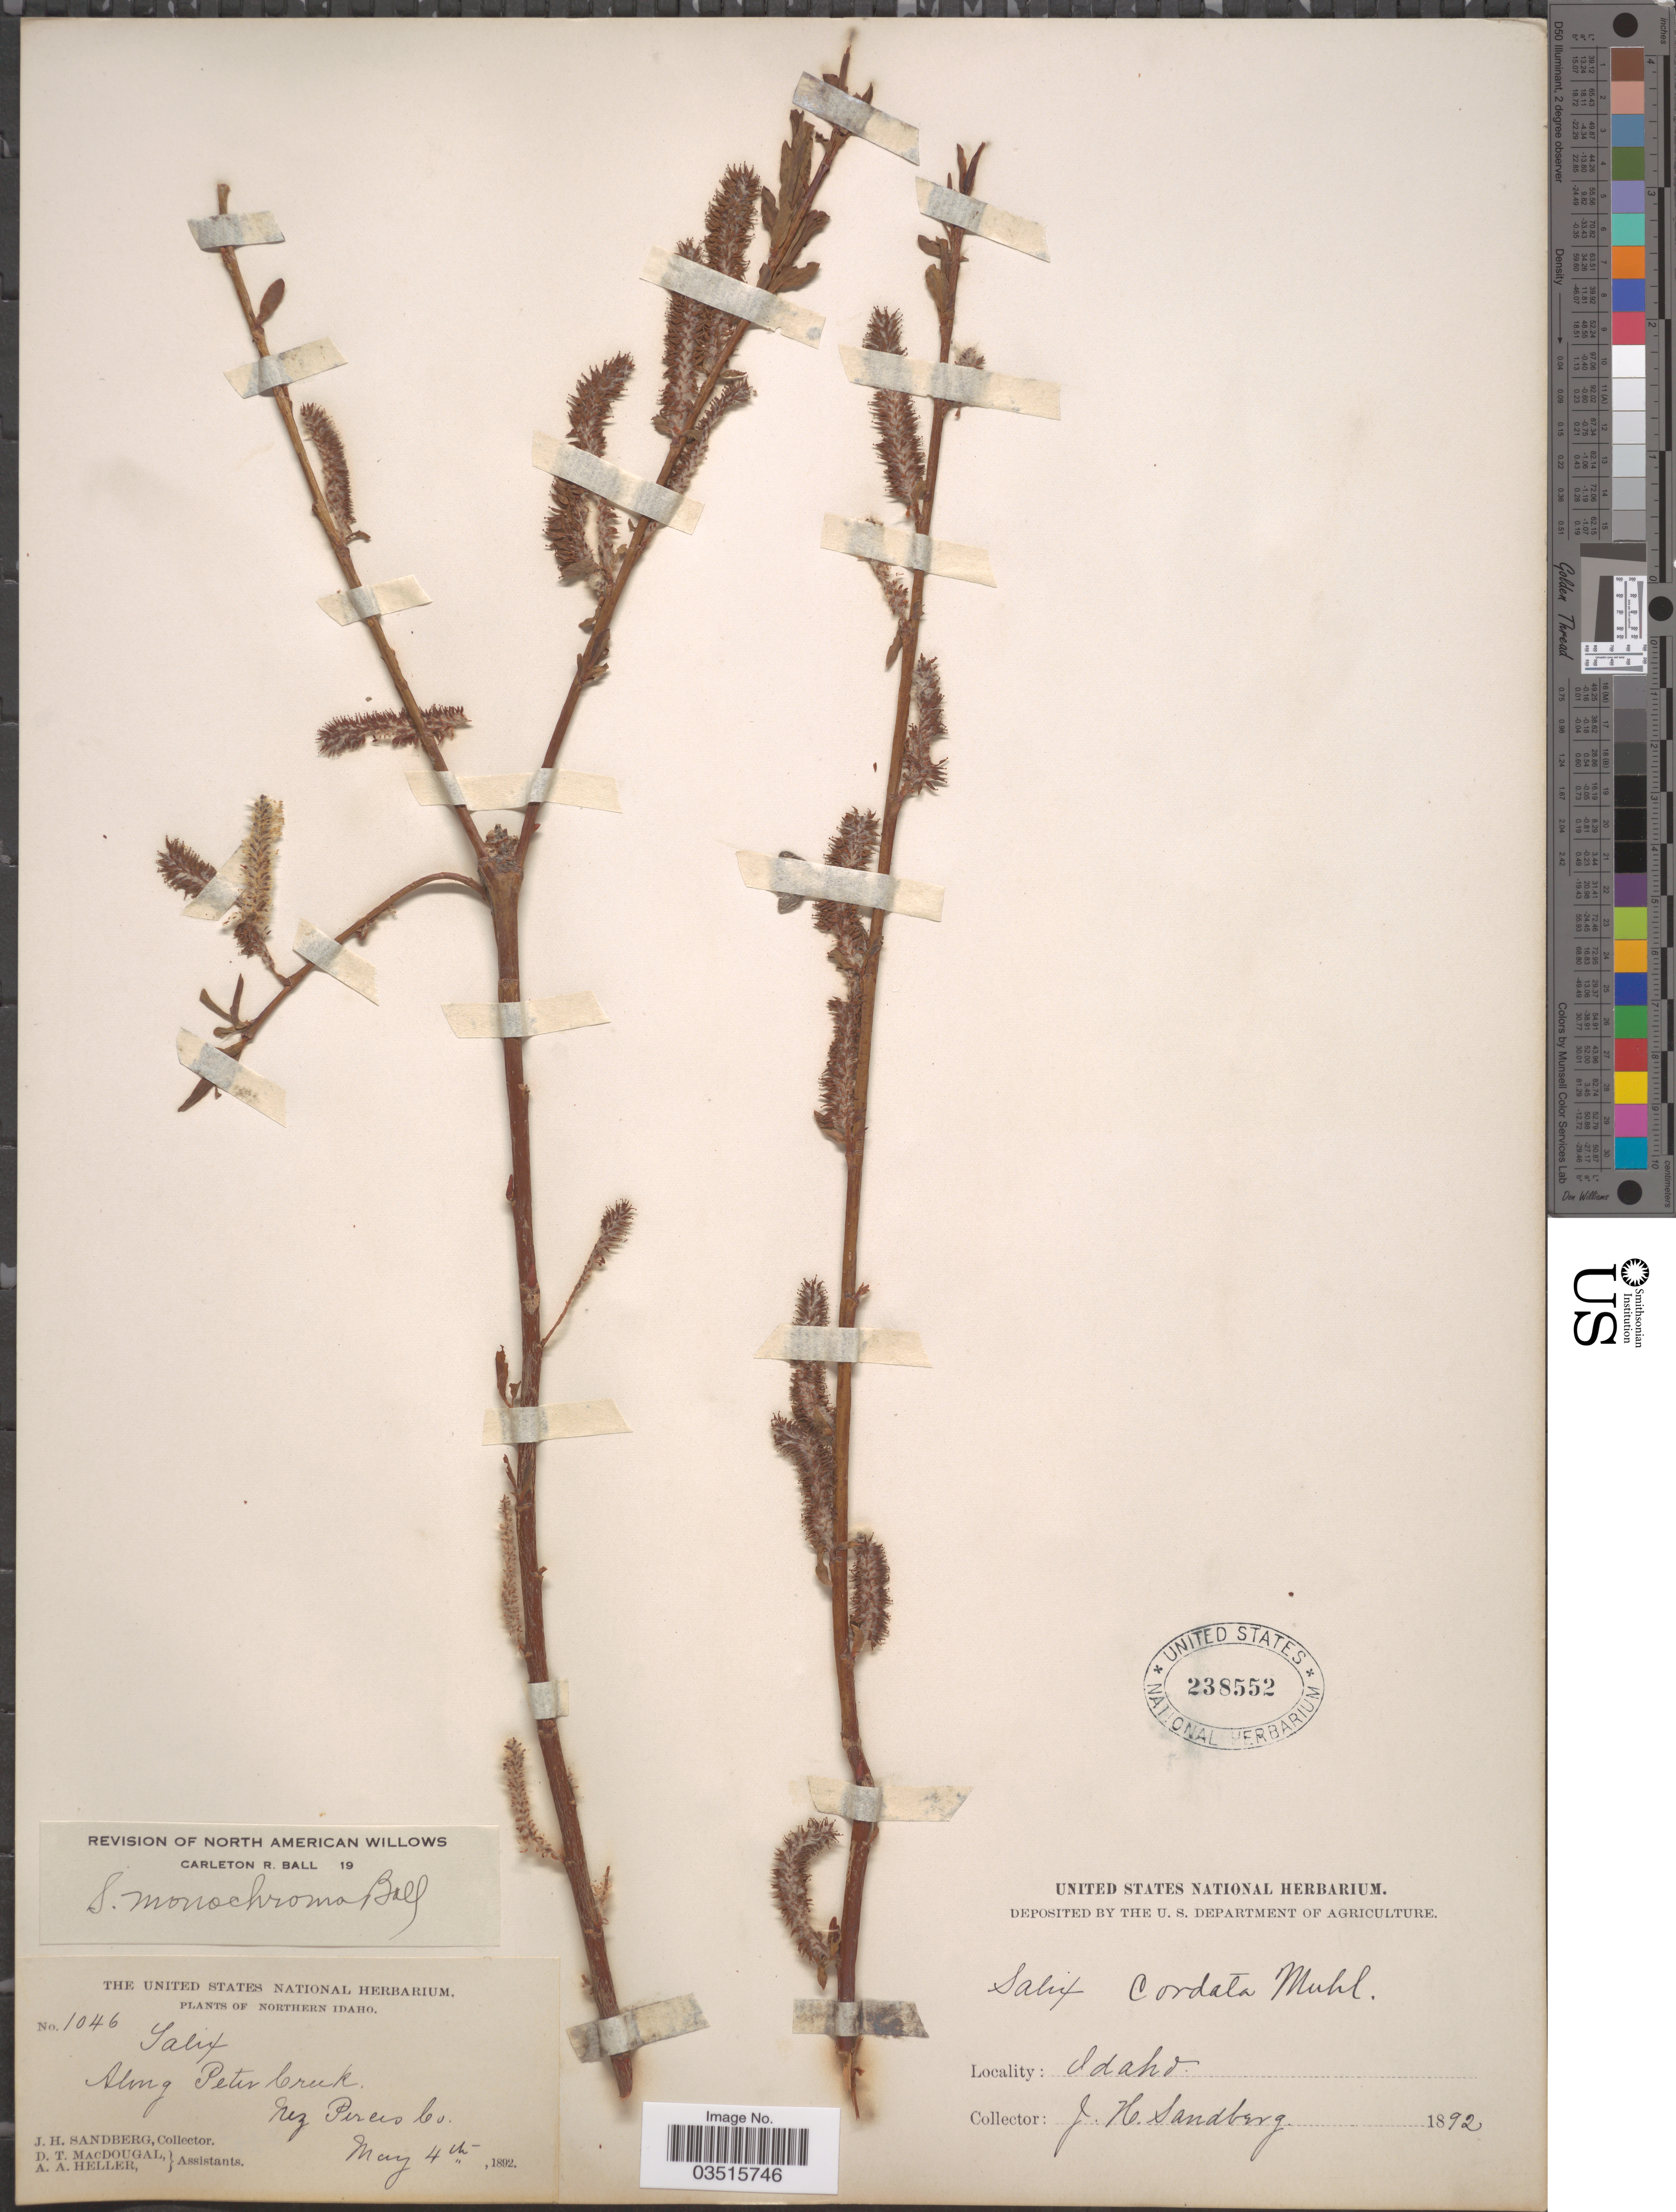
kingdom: Plantae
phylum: Tracheophyta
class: Magnoliopsida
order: Malpighiales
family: Salicaceae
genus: Salix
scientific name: Salix monochroma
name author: C.R. Ball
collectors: J. H. Sandberg, D. T. MacDougal & A. A. Heller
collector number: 1046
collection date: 1892-05-04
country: United States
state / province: Idaho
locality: Northern Idaho. Valley of Peter Creek. Nez Perces Co.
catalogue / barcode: US 238552